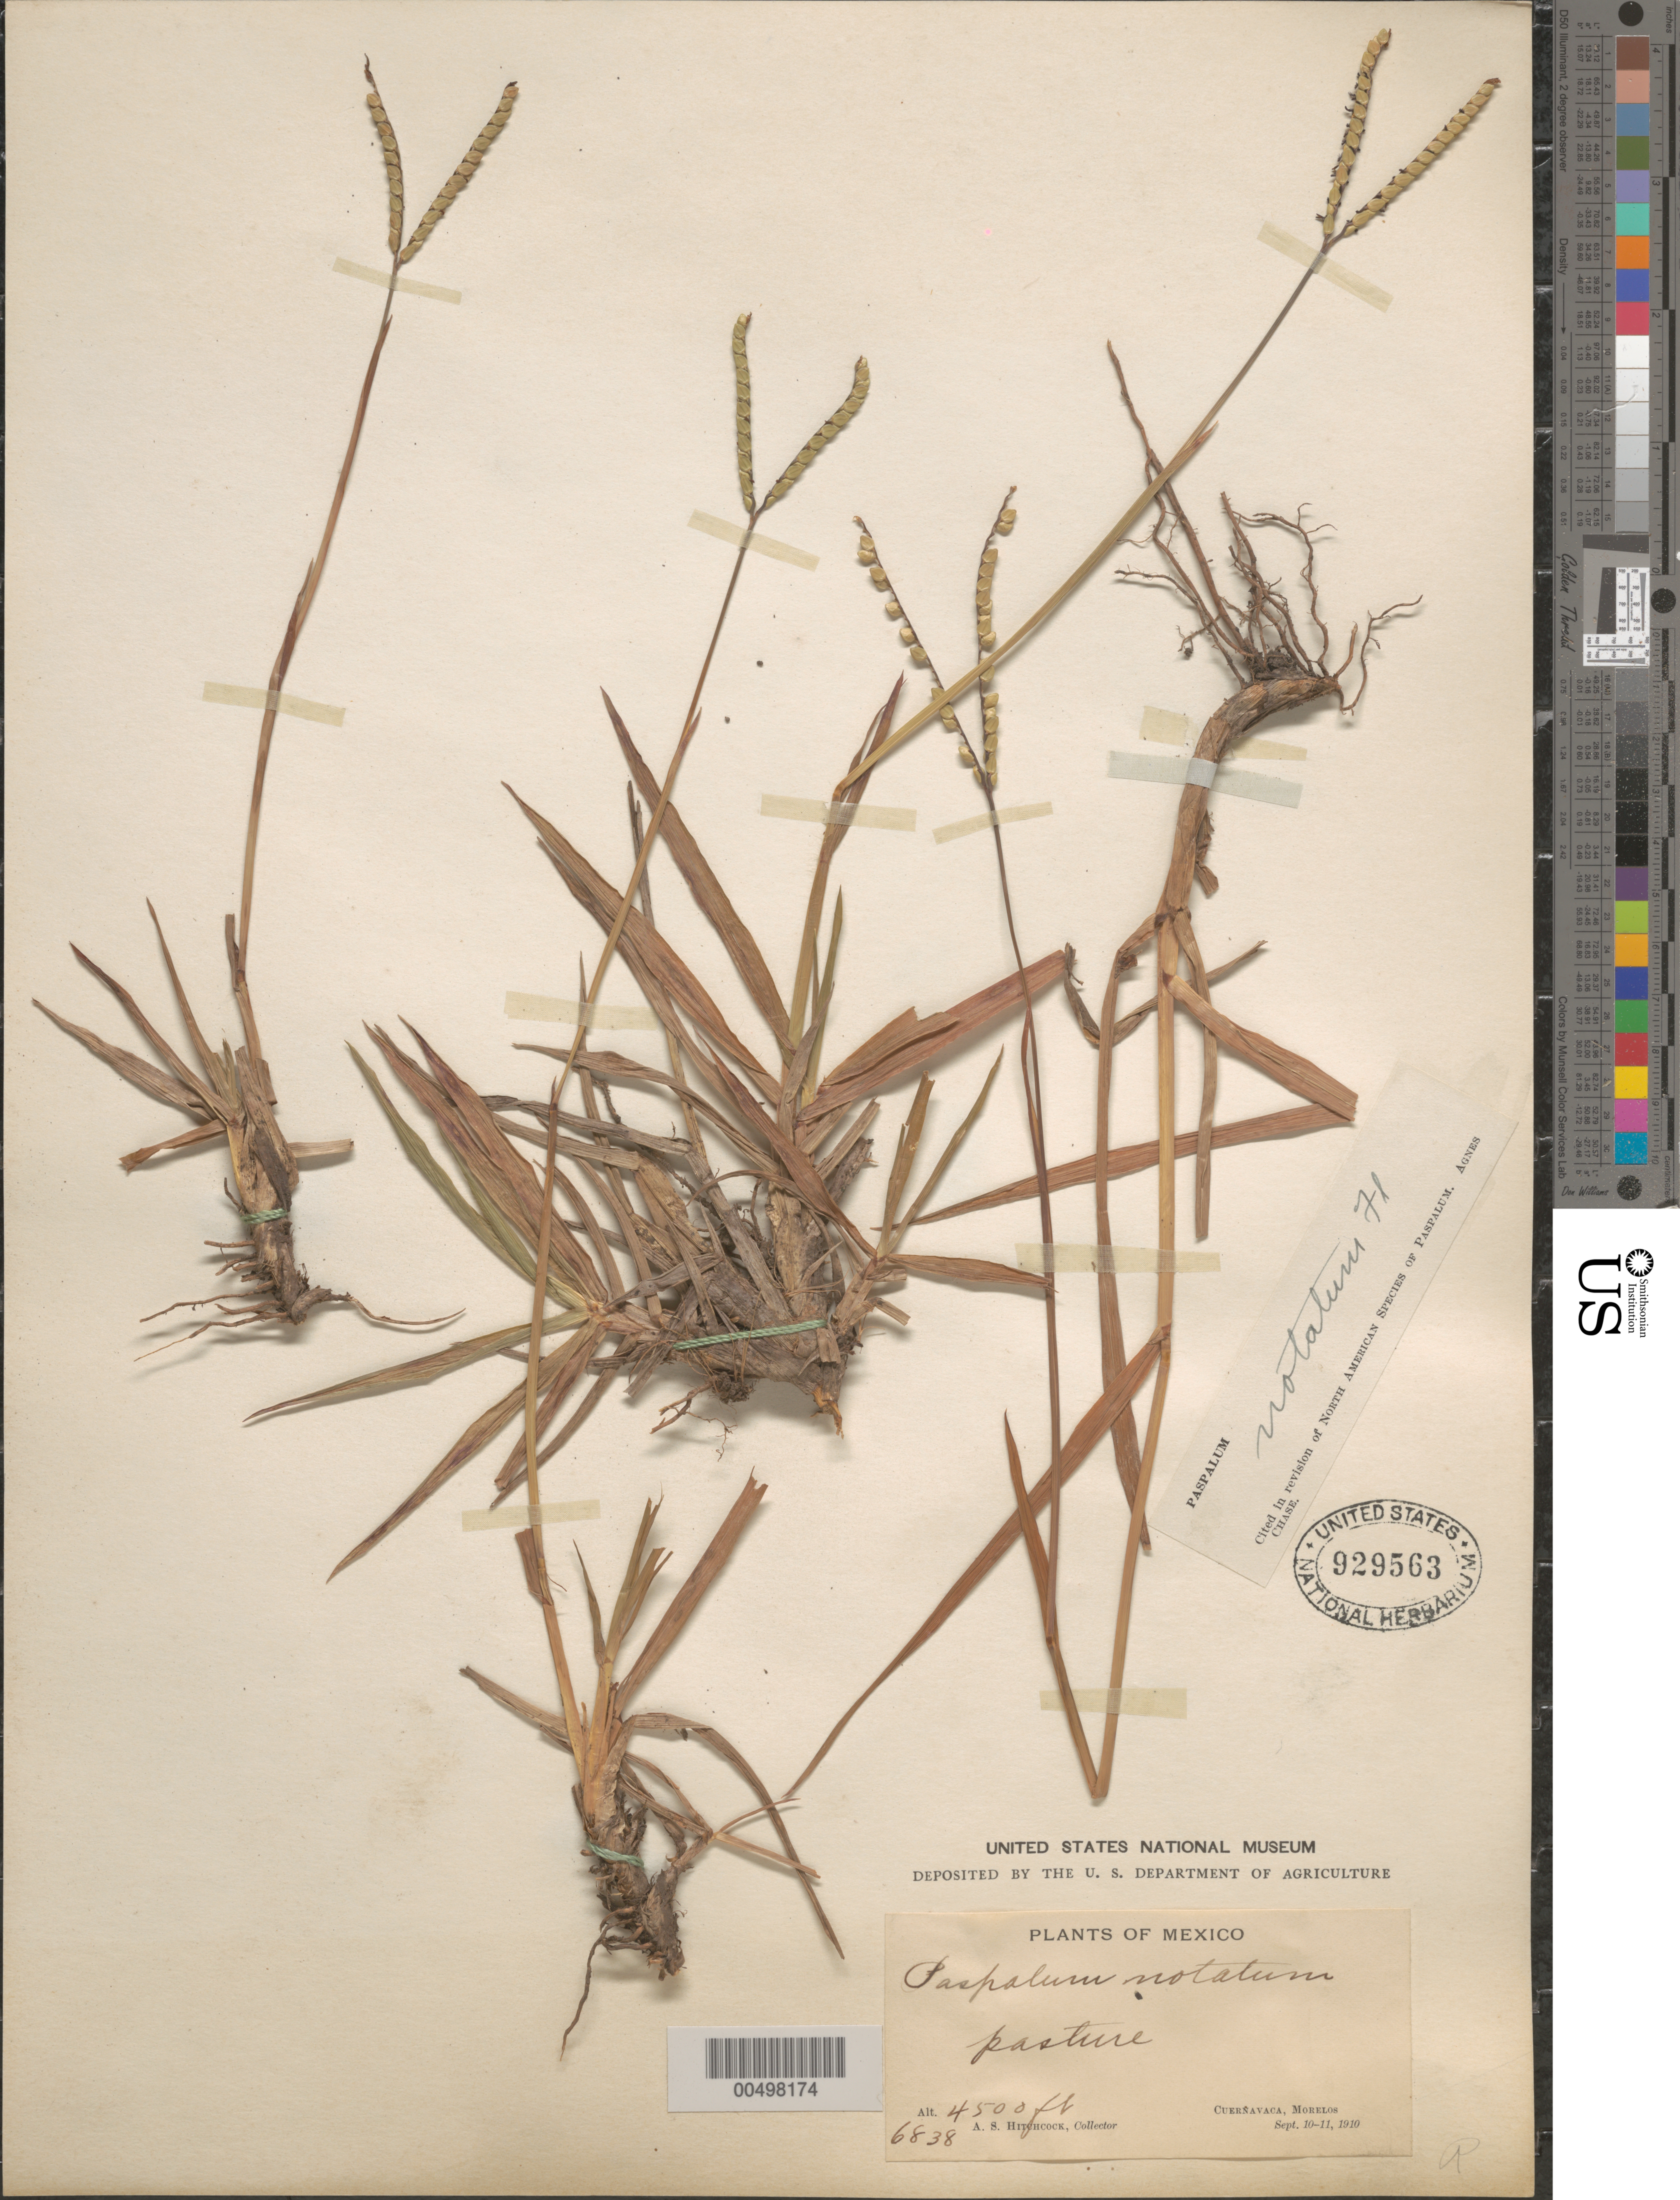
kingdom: Plantae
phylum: Tracheophyta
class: Liliopsida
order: Poales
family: Poaceae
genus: Paspalum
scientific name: Paspalum notatum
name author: Flüggé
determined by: Chase, [M.] Agnes, (US)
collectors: A. S. Hitchcock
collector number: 6838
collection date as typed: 10 Sep 1910 to 11 Sep 1910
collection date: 1910-09-11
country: Mexico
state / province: Morelos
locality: Cuernavaca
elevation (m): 1372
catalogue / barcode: US 929563